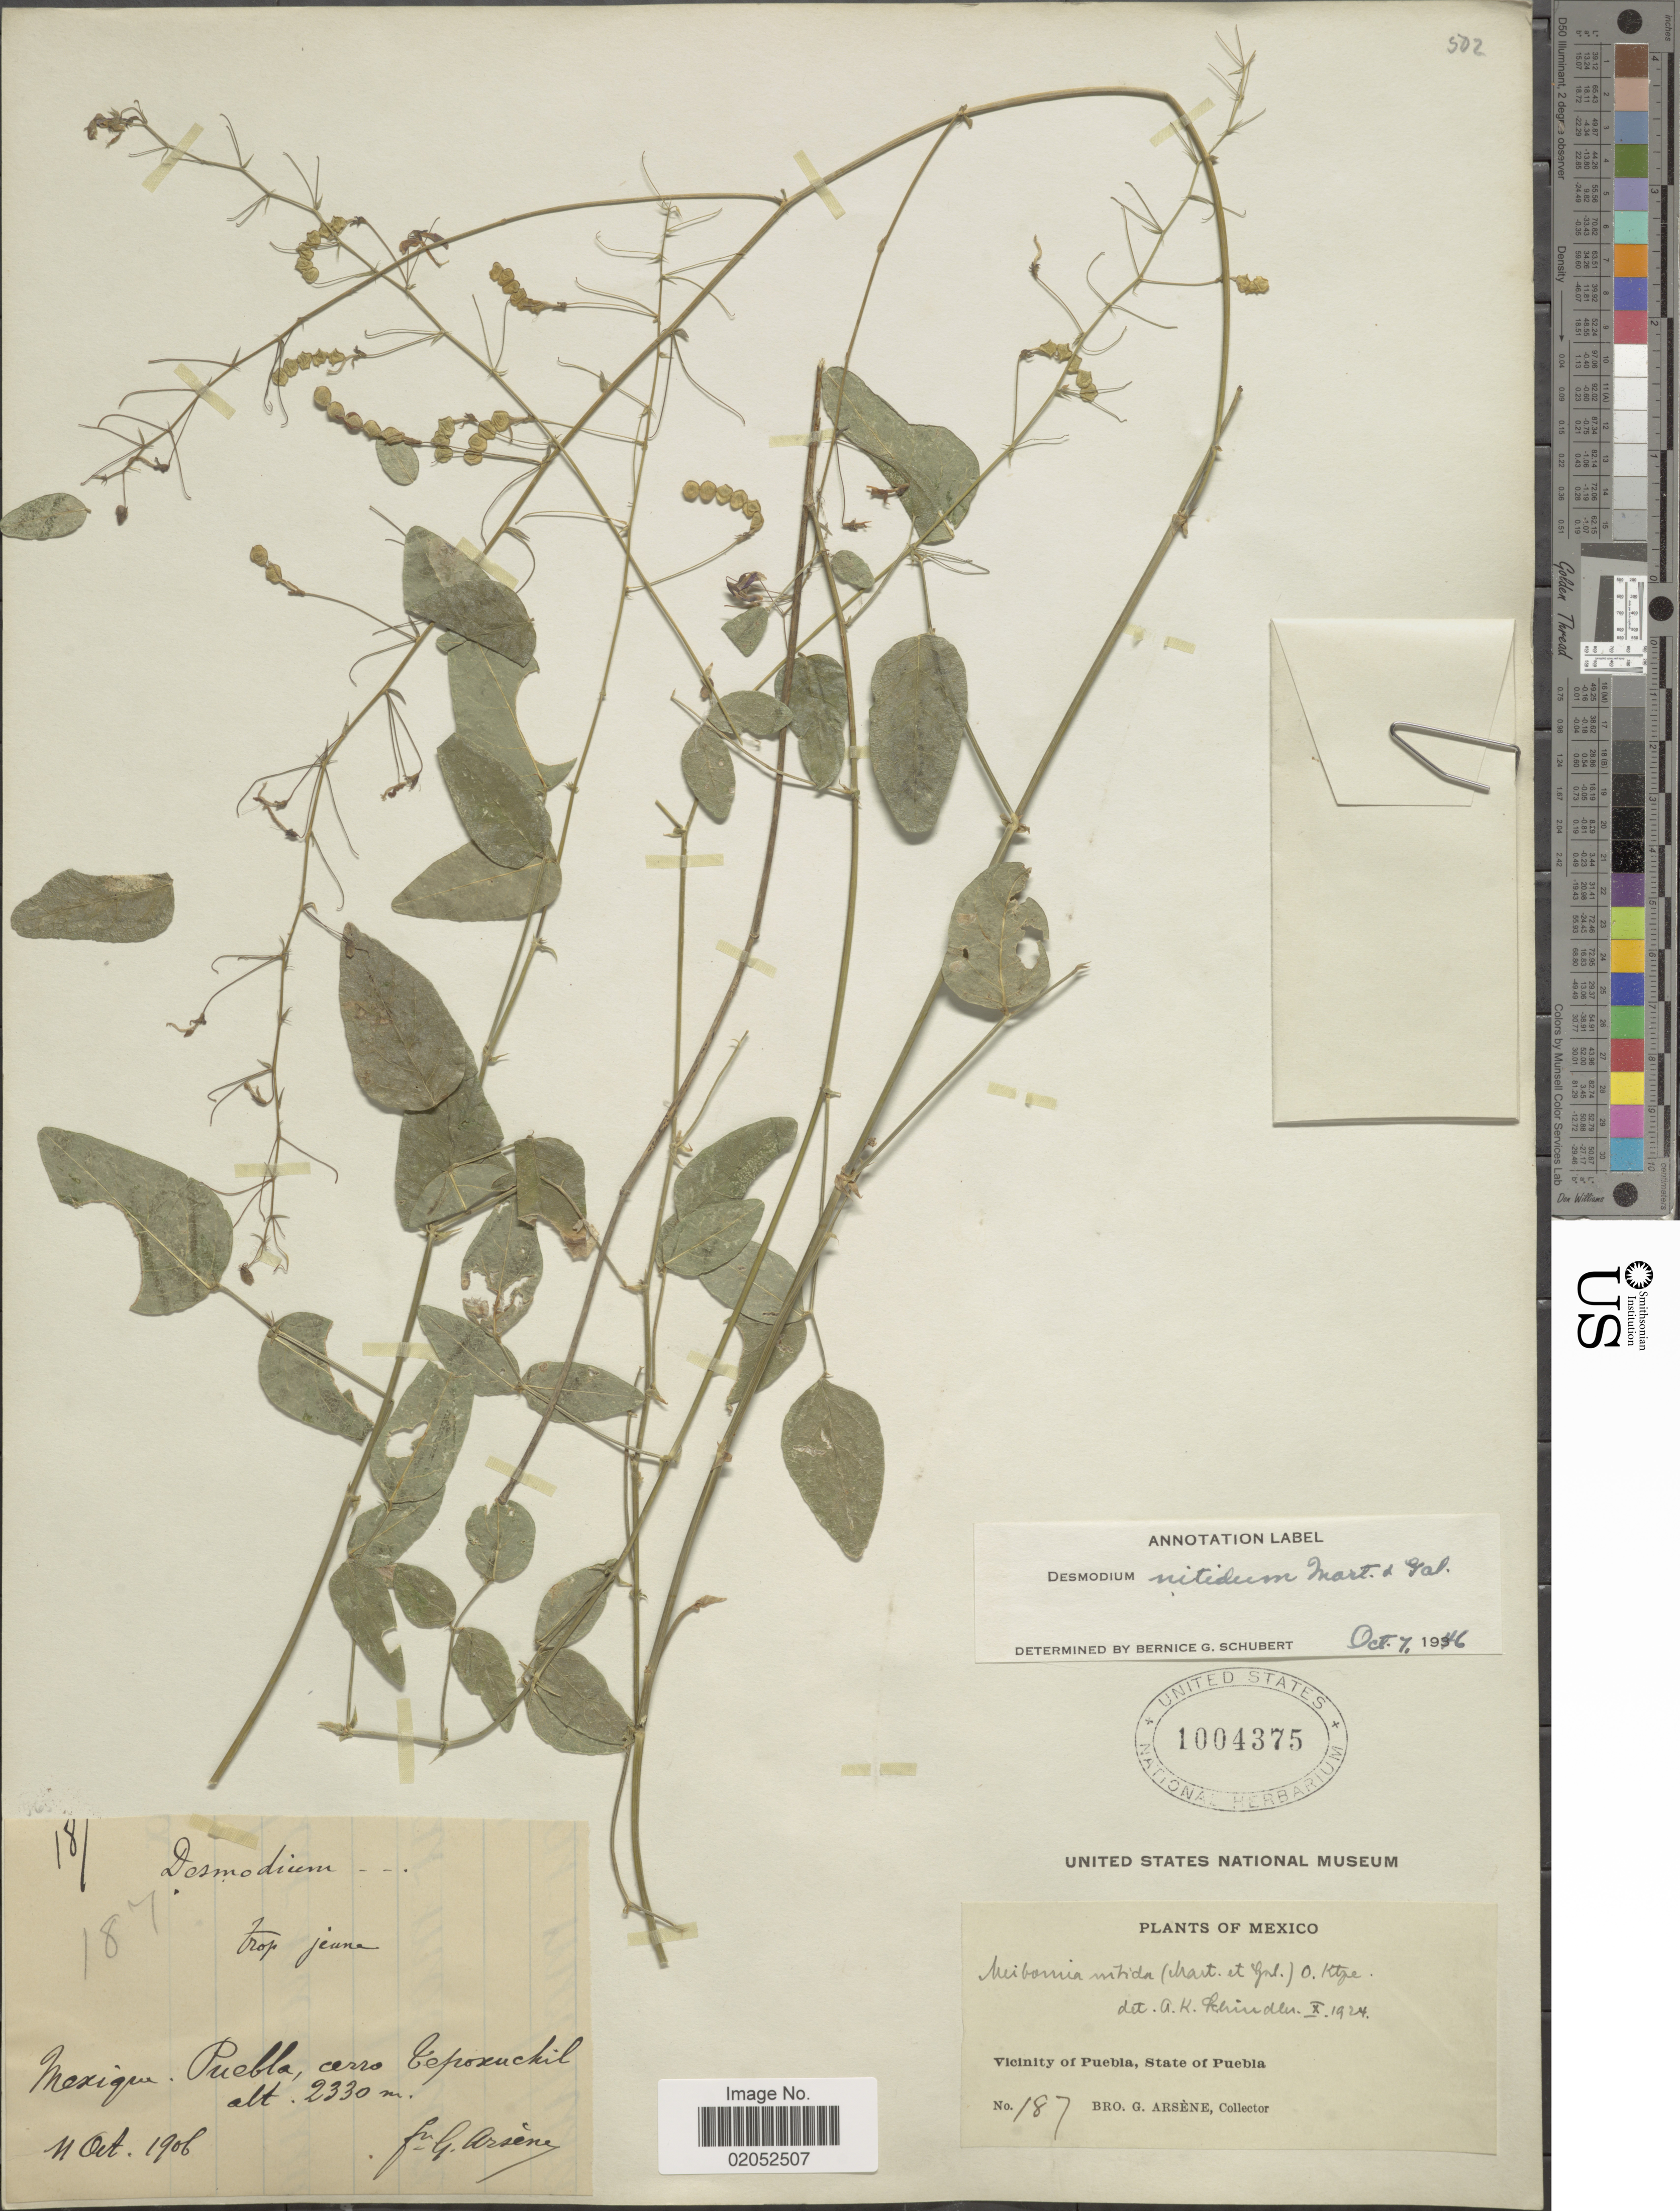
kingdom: Plantae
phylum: Tracheophyta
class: Magnoliopsida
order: Fabales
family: Fabaceae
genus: Desmodium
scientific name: Desmodium nitidum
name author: M. Martens & Galeotti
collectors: Bro. G. Arsène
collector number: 187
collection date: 1906-10-11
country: Mexico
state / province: Puebla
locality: Vicinity of Puebla, State of Puebla, Mexique. Cerro Tepoxuchil.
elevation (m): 2330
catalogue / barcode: US 1004375